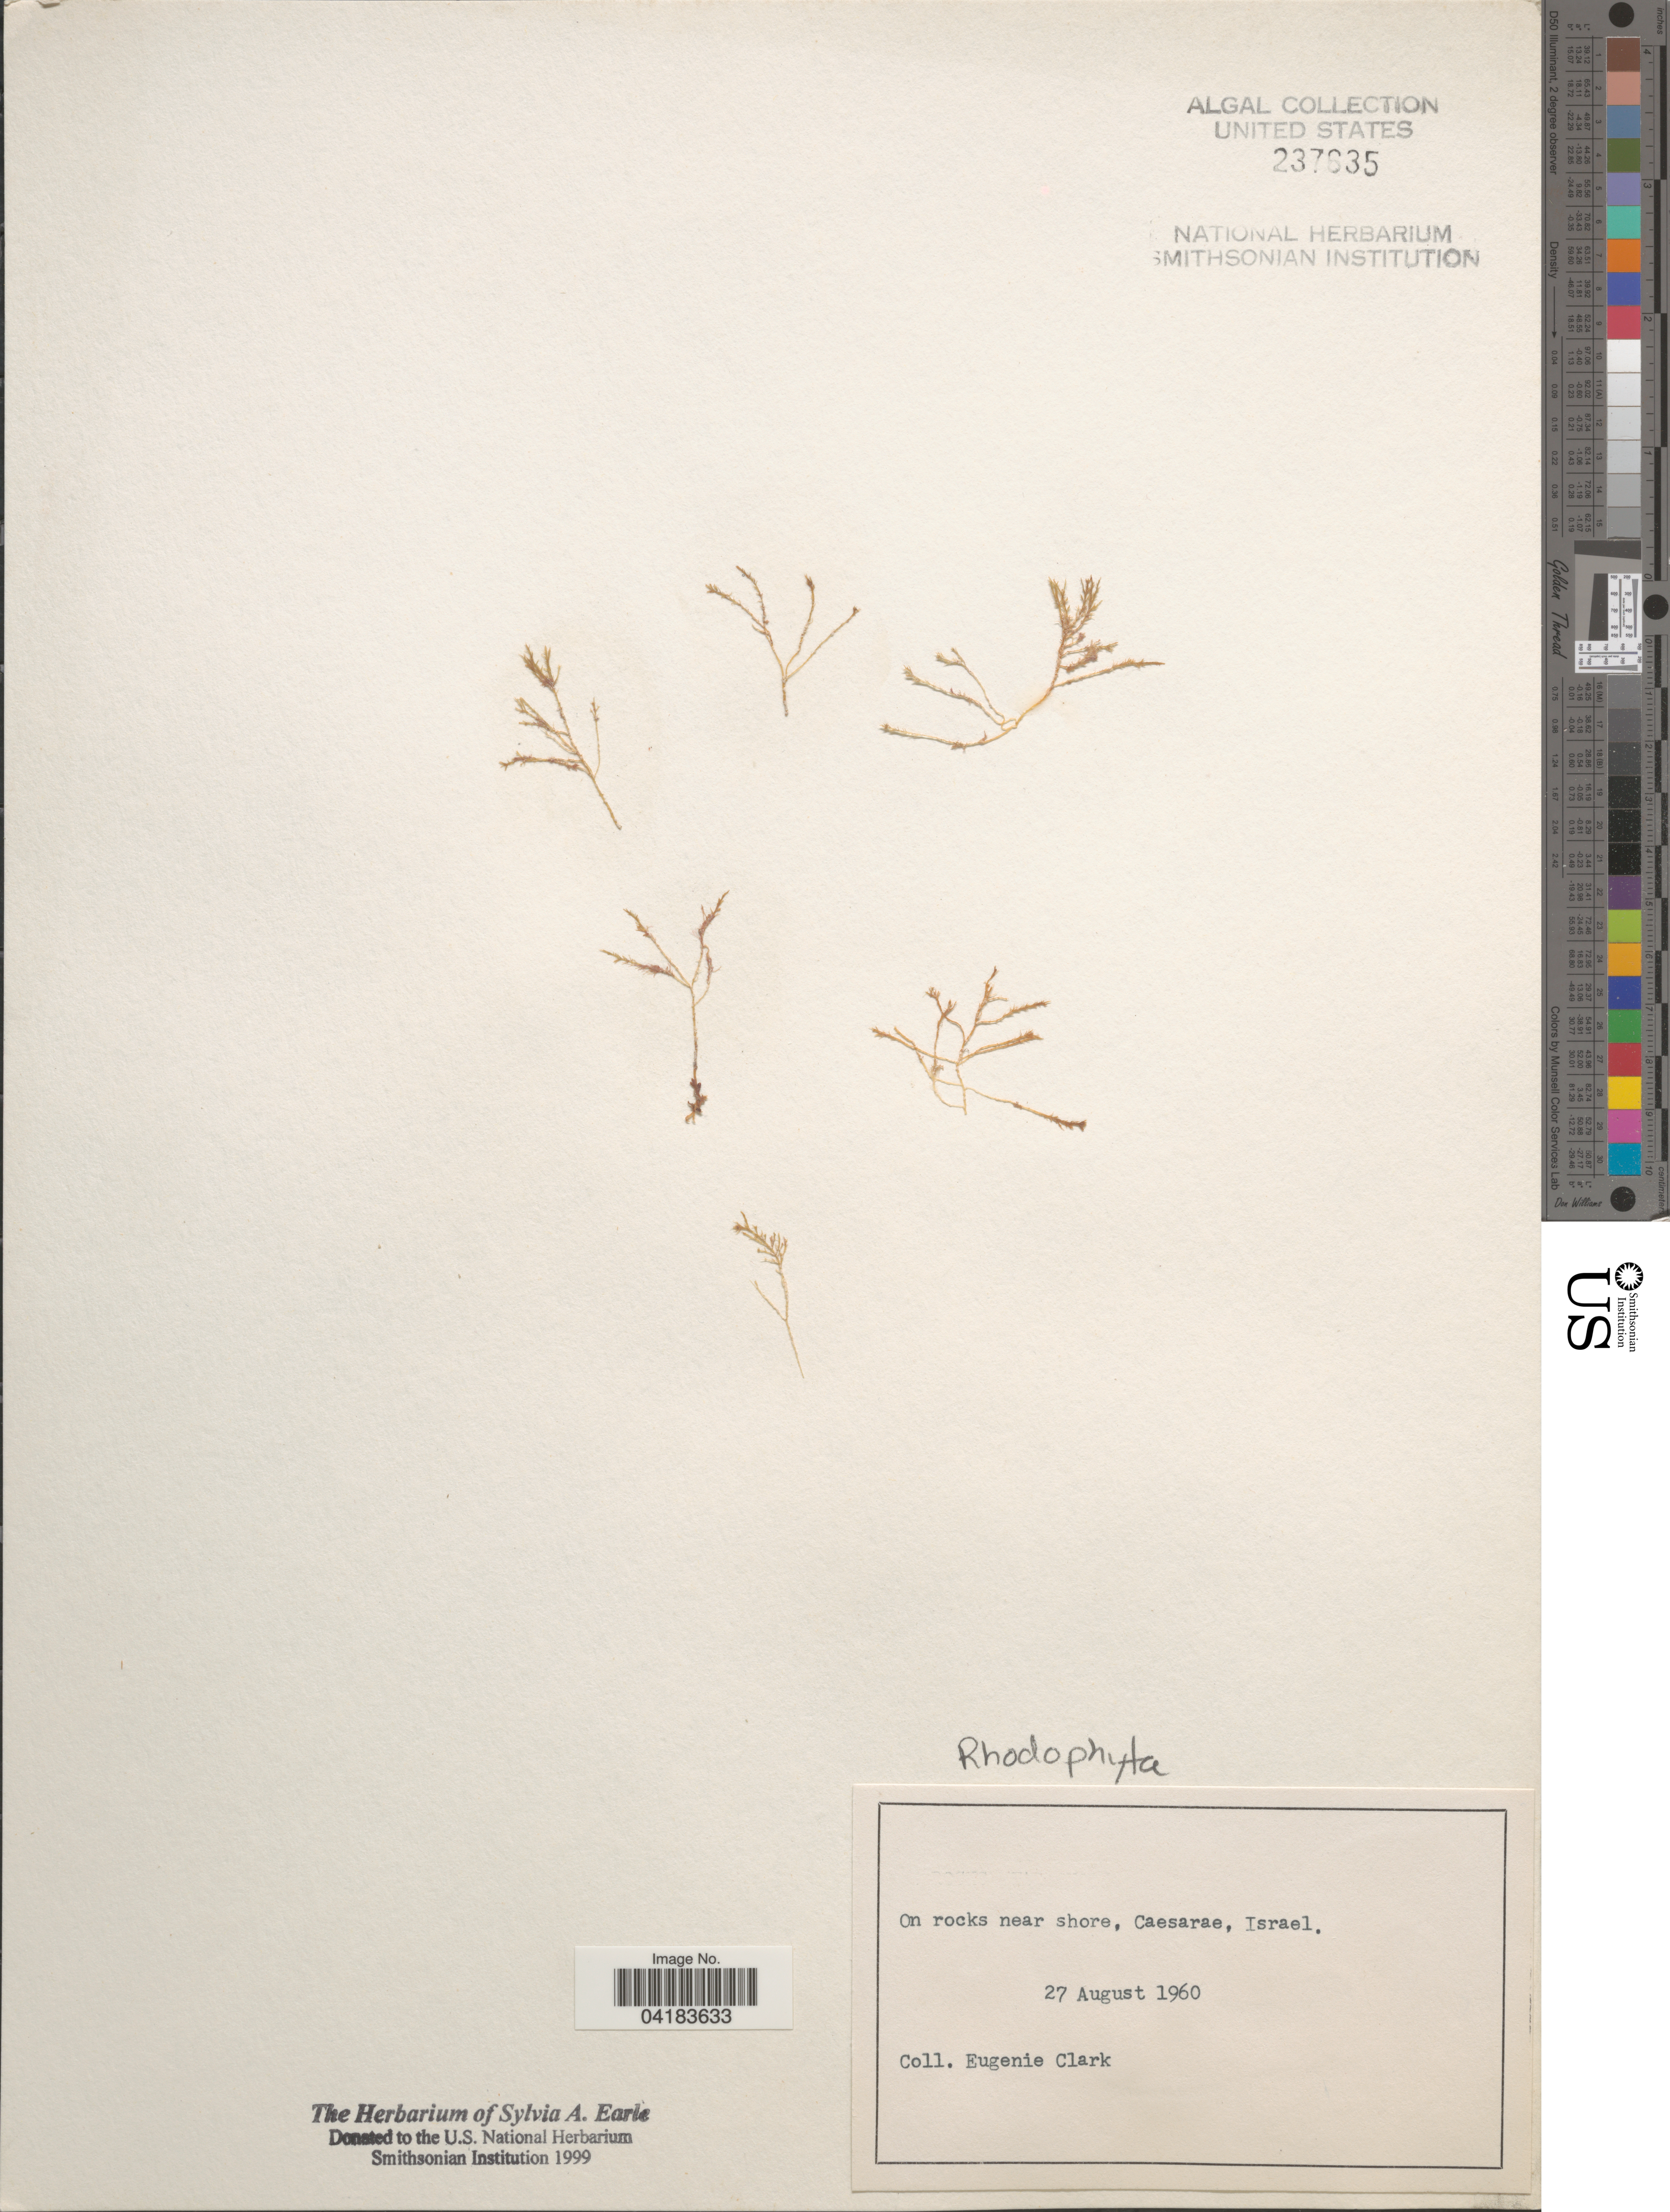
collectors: E. Clark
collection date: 1960-08-27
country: Israel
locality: On rocks near shore, Caesaraea.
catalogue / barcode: US 237635